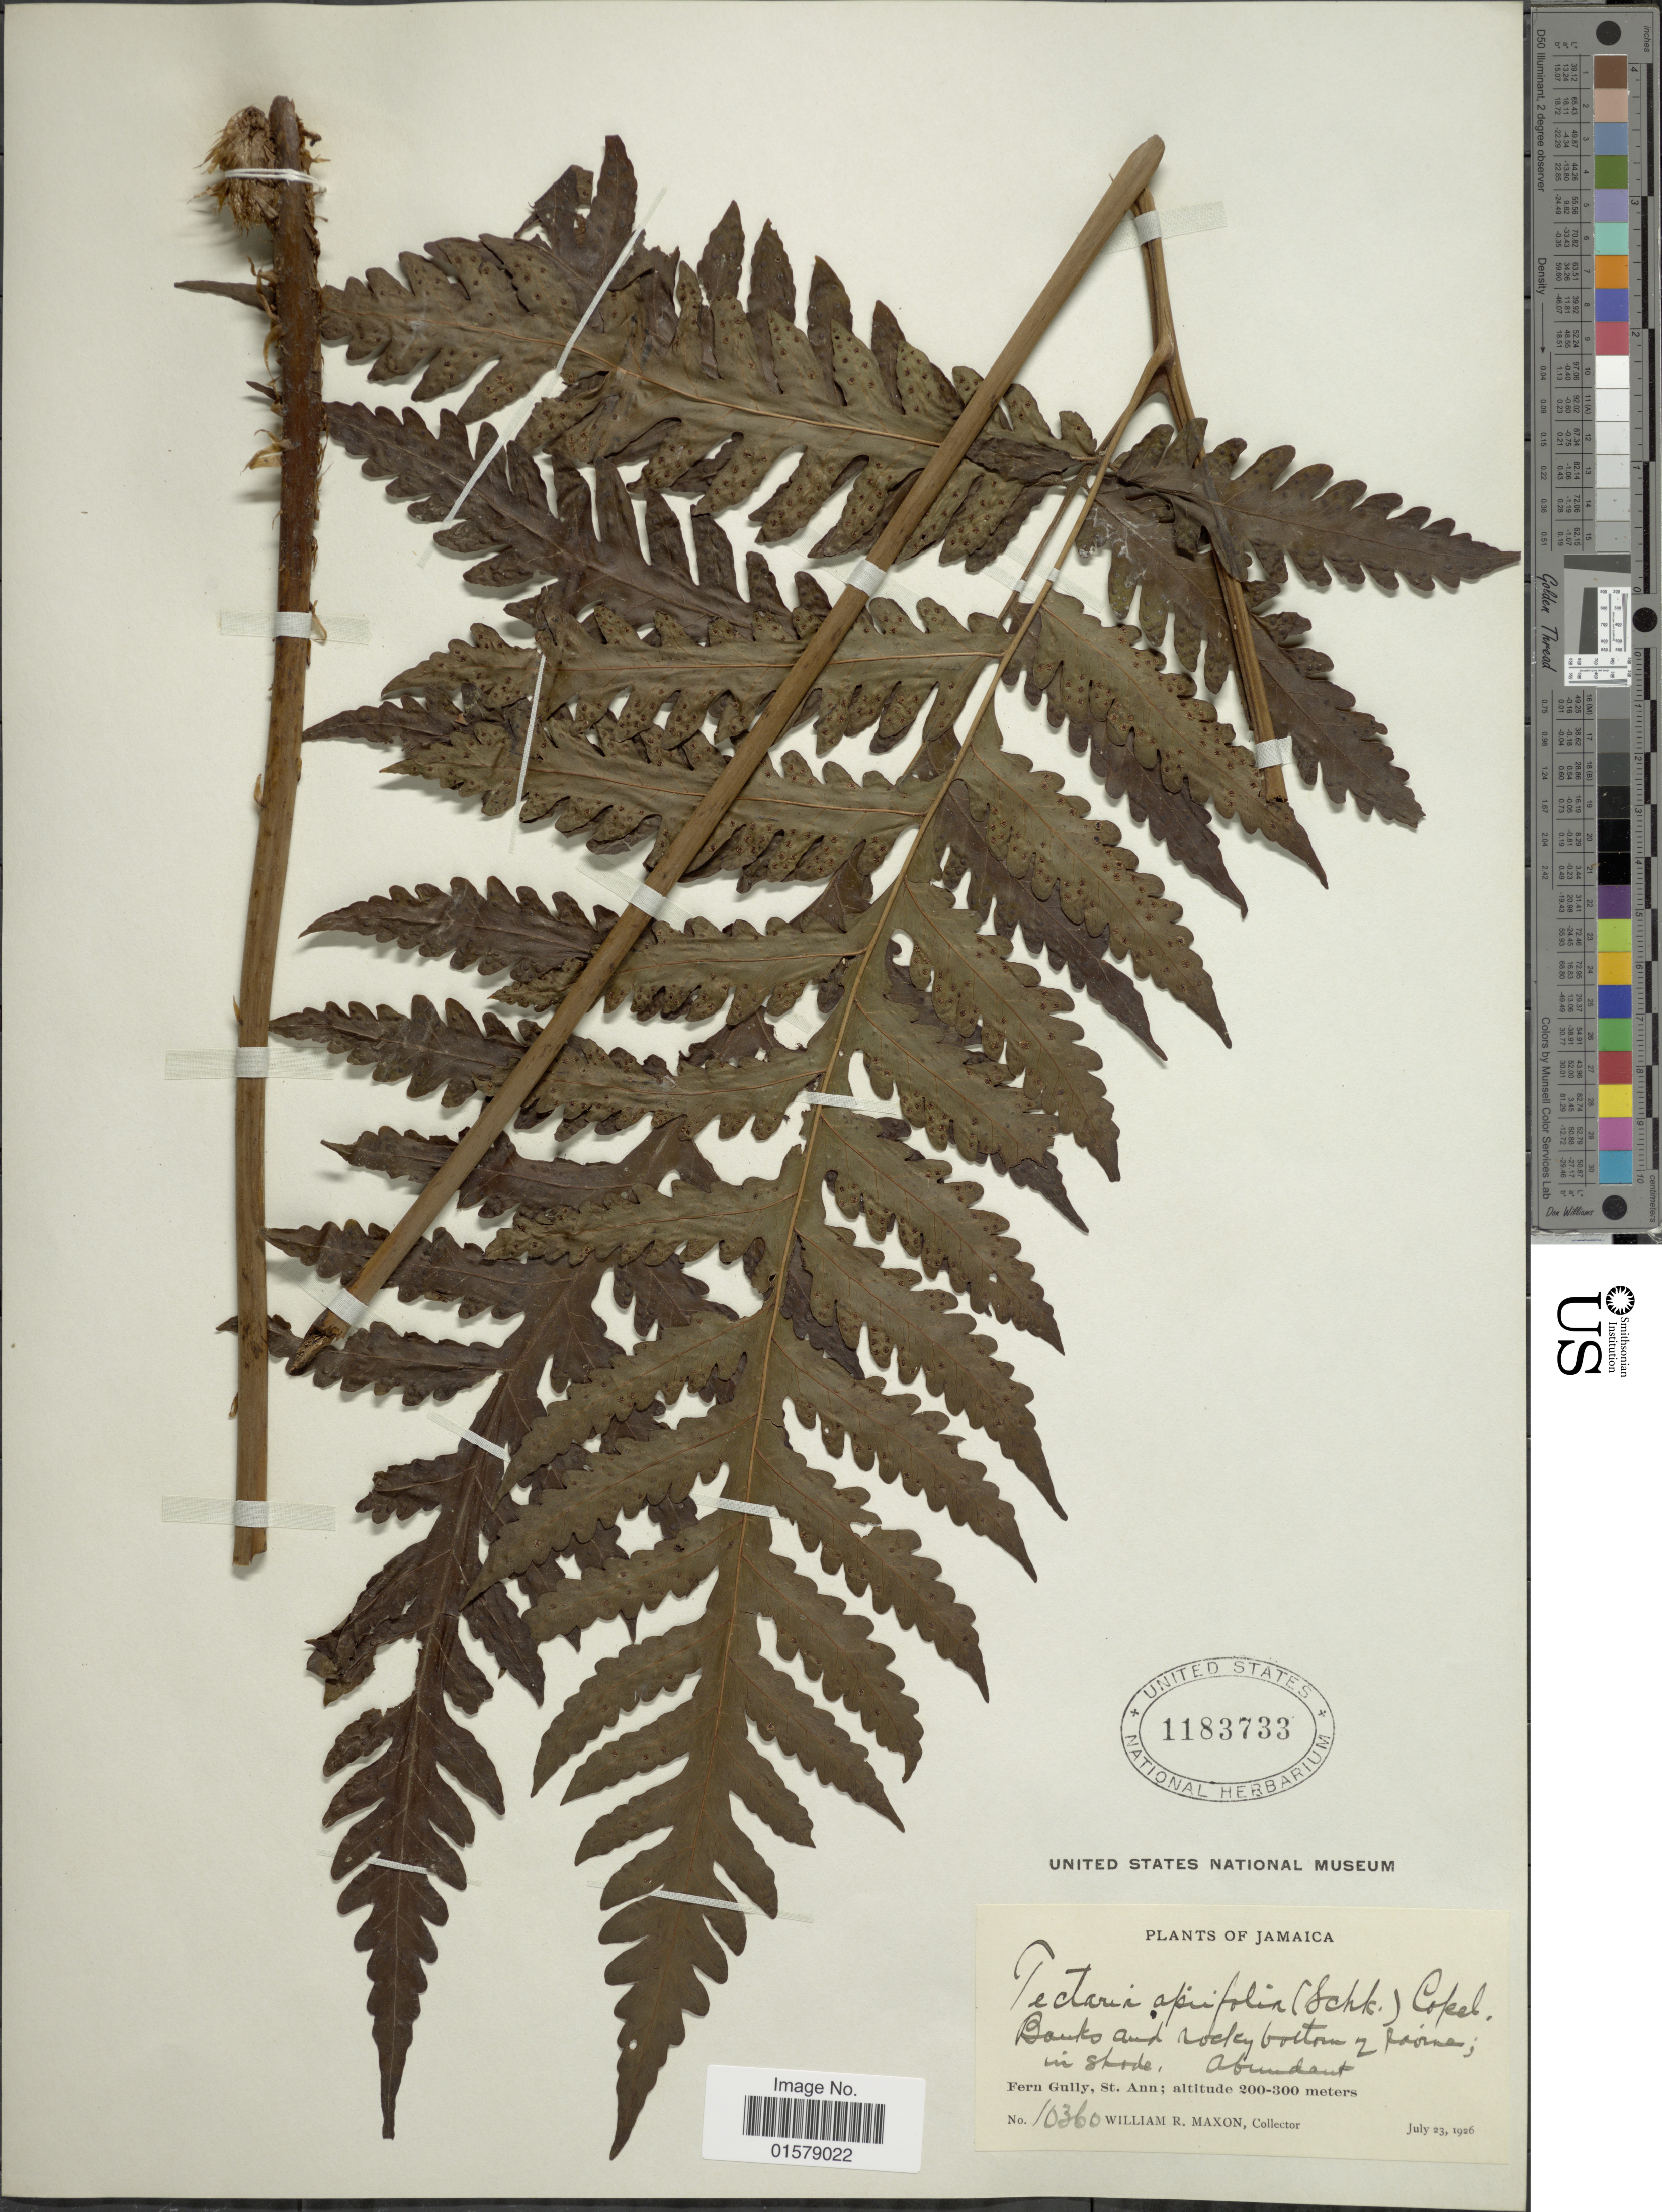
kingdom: Plantae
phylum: Tracheophyta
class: Polypodiopsida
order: Polypodiales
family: Tectariaceae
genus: Tectaria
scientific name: Tectaria apiifolia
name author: (Schkuhr) Copel.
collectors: W. R. Maxon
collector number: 10360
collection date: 1926-07-23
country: Jamaica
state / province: Saint Ann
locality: Fern Gully, St. Ann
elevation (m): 200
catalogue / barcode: US 1183733